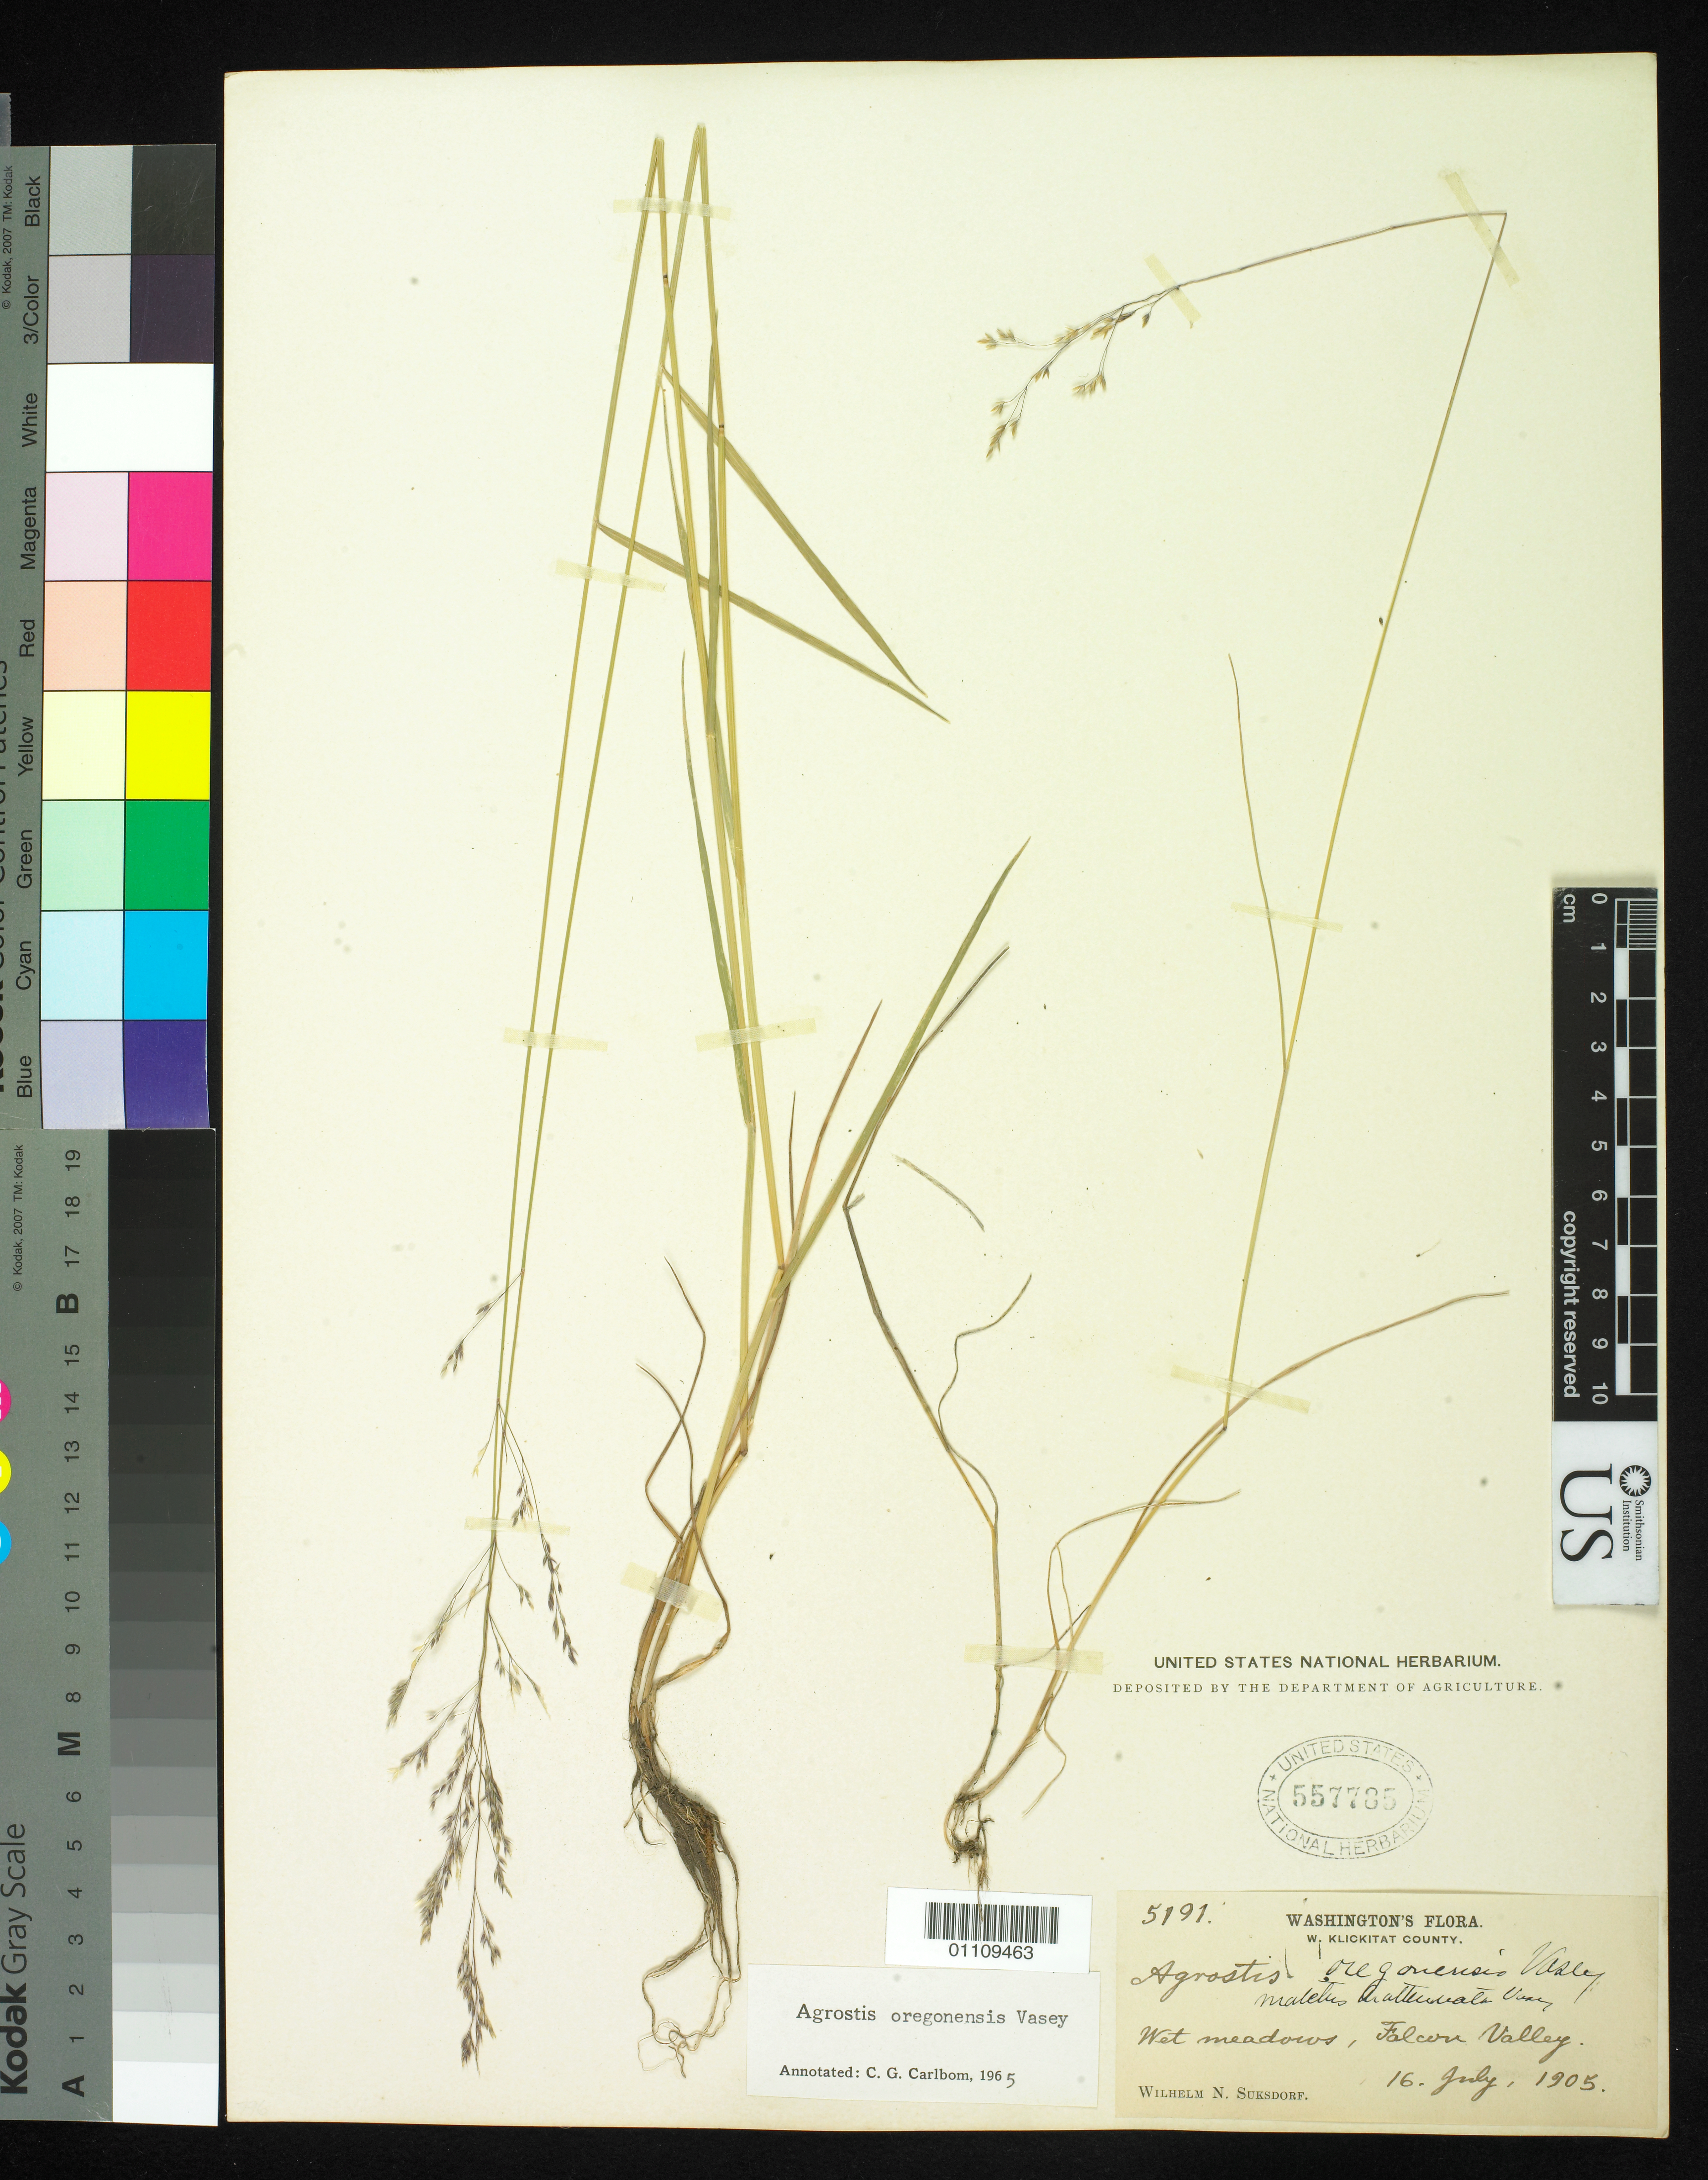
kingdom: Plantae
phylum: Tracheophyta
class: Liliopsida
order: Poales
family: Poaceae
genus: Agrostis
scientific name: Agrostis oregonensis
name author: Vasey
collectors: W. N. Suksdorf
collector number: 5191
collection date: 1905-07-16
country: United States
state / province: Washington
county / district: Klickitat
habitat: Wet meadows.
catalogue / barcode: US 557785